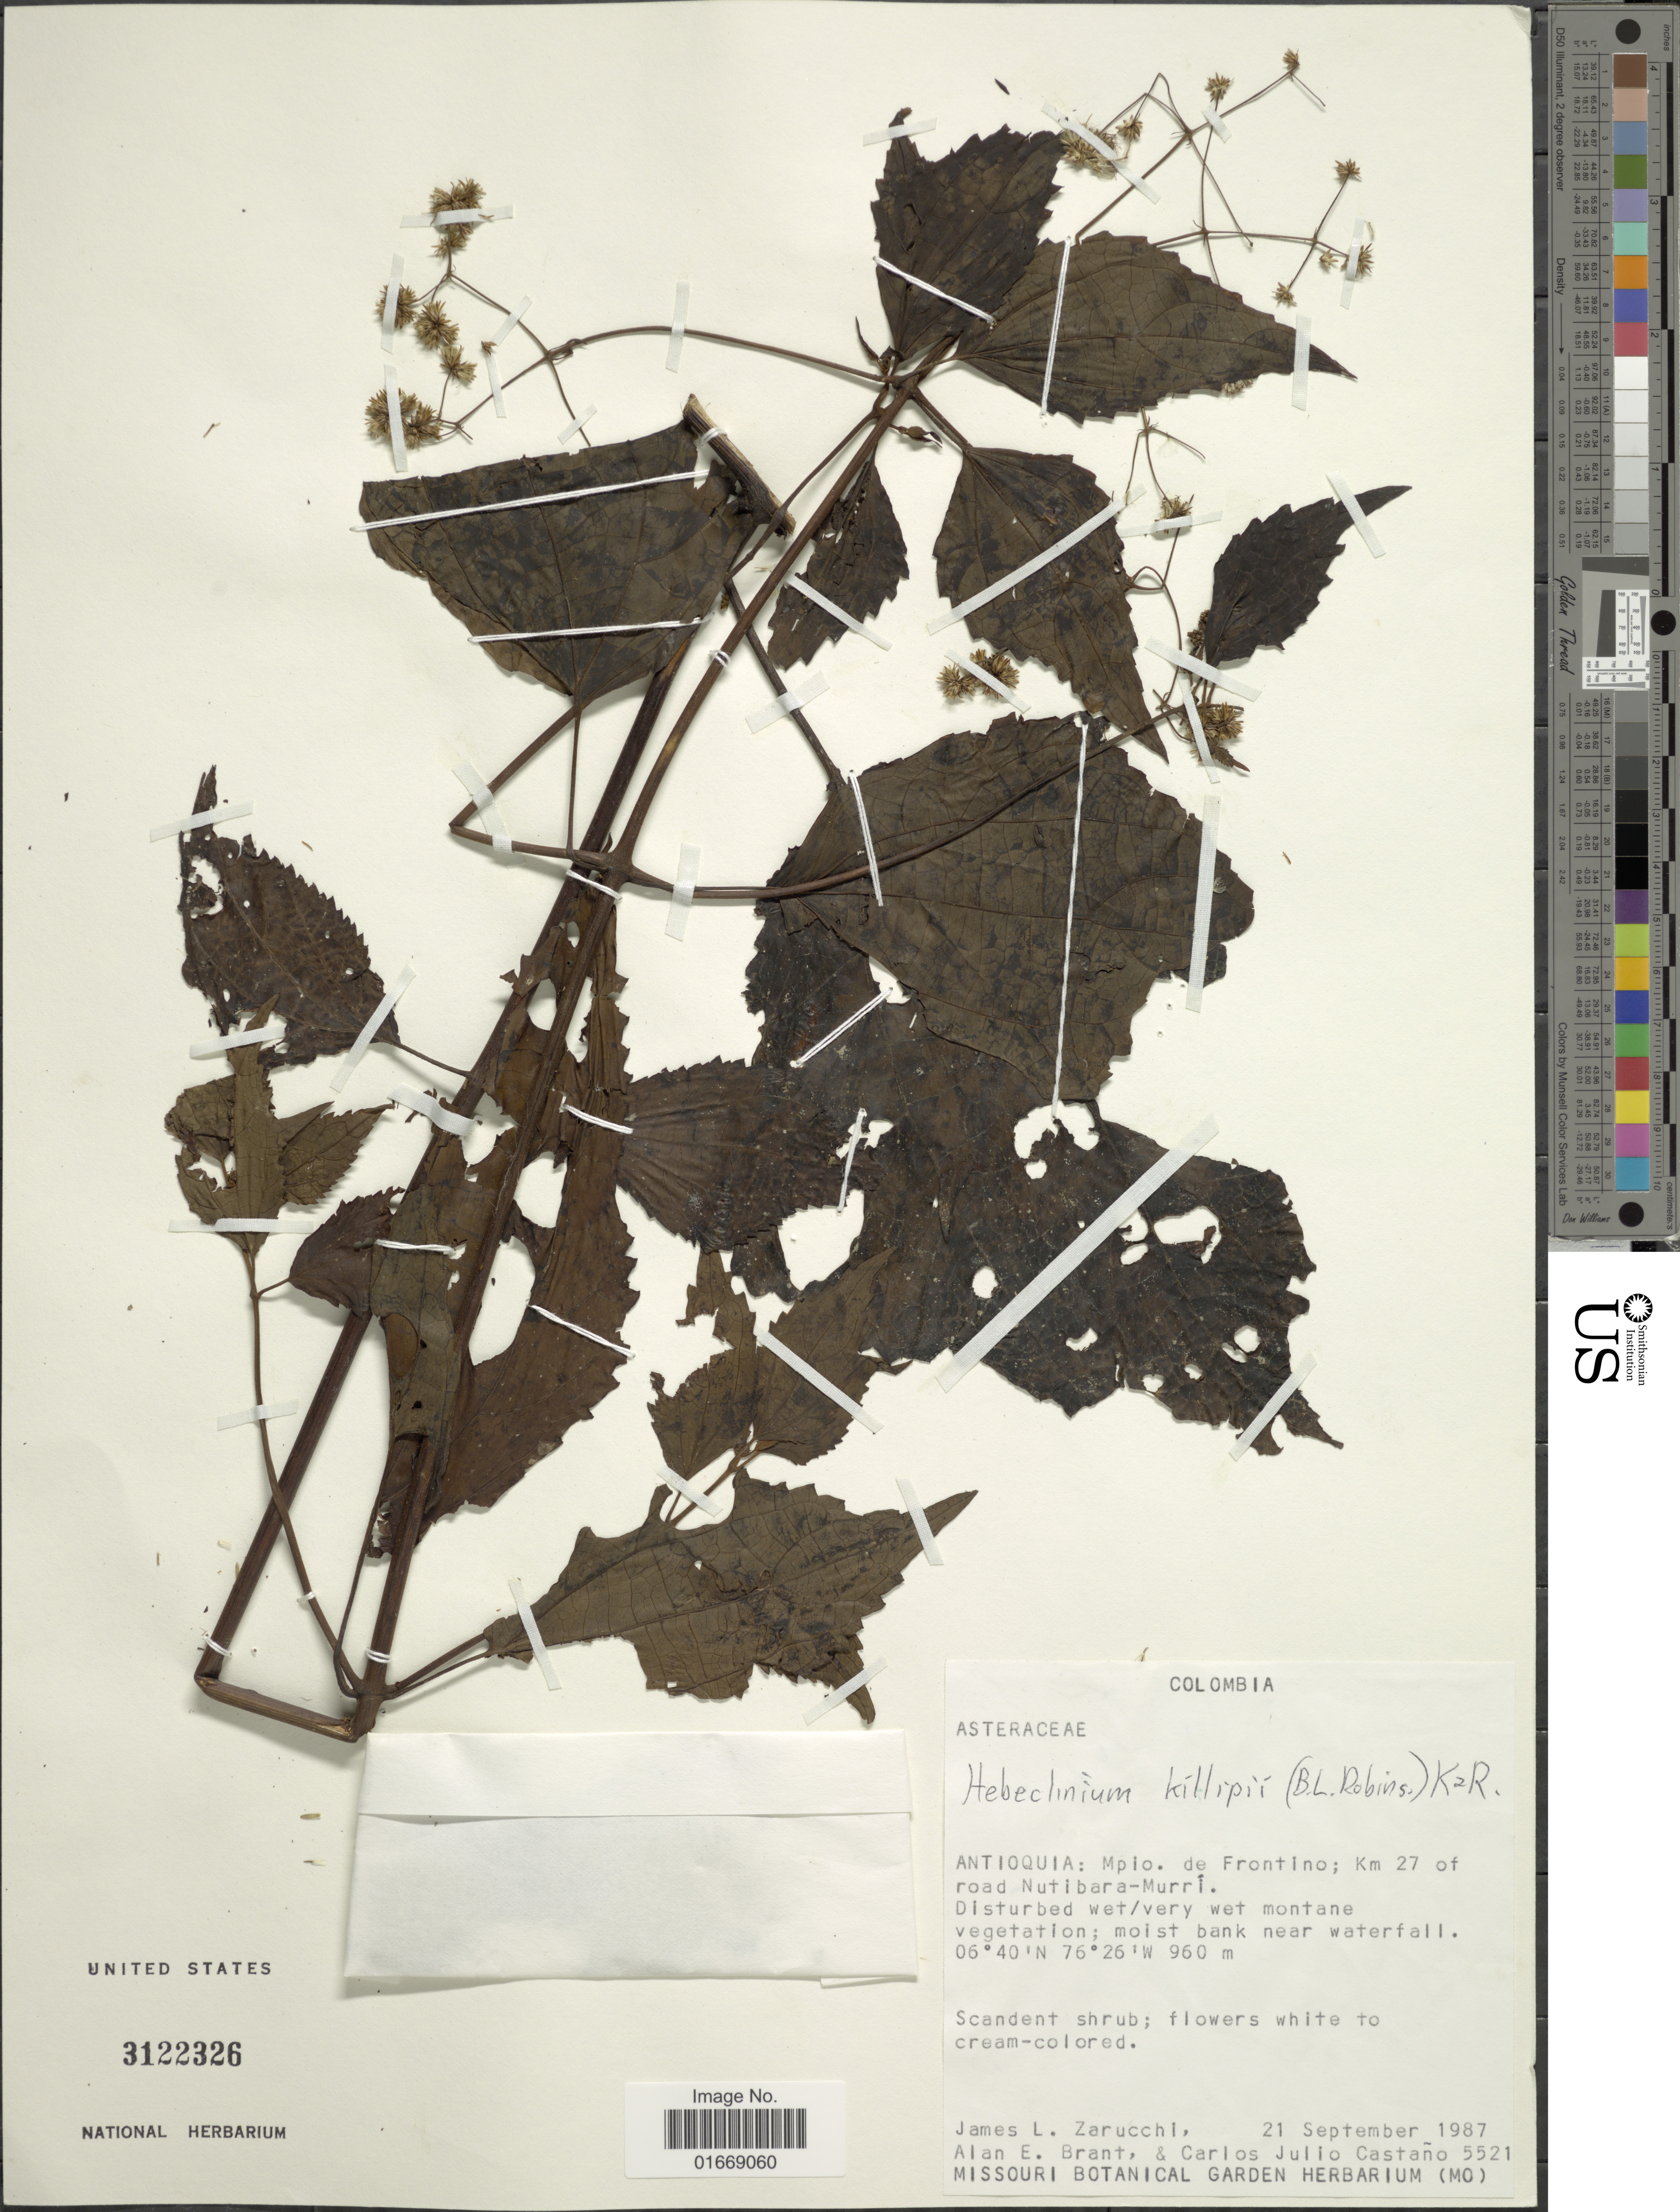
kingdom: Plantae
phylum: Tracheophyta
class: Magnoliopsida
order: Asterales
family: Asteraceae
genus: Hebeclinium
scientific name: Hebeclinium killipii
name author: (B.L. Rob.) R.M. King & H. Rob.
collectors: J. L. Zarucchi, A. Brant & C. Castaño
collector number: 5521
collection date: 1987-09-21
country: Colombia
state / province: Antioquia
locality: Mpio. de Frontino, km 27 of road Nutibara-Murri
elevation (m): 960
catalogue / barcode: US 3122326